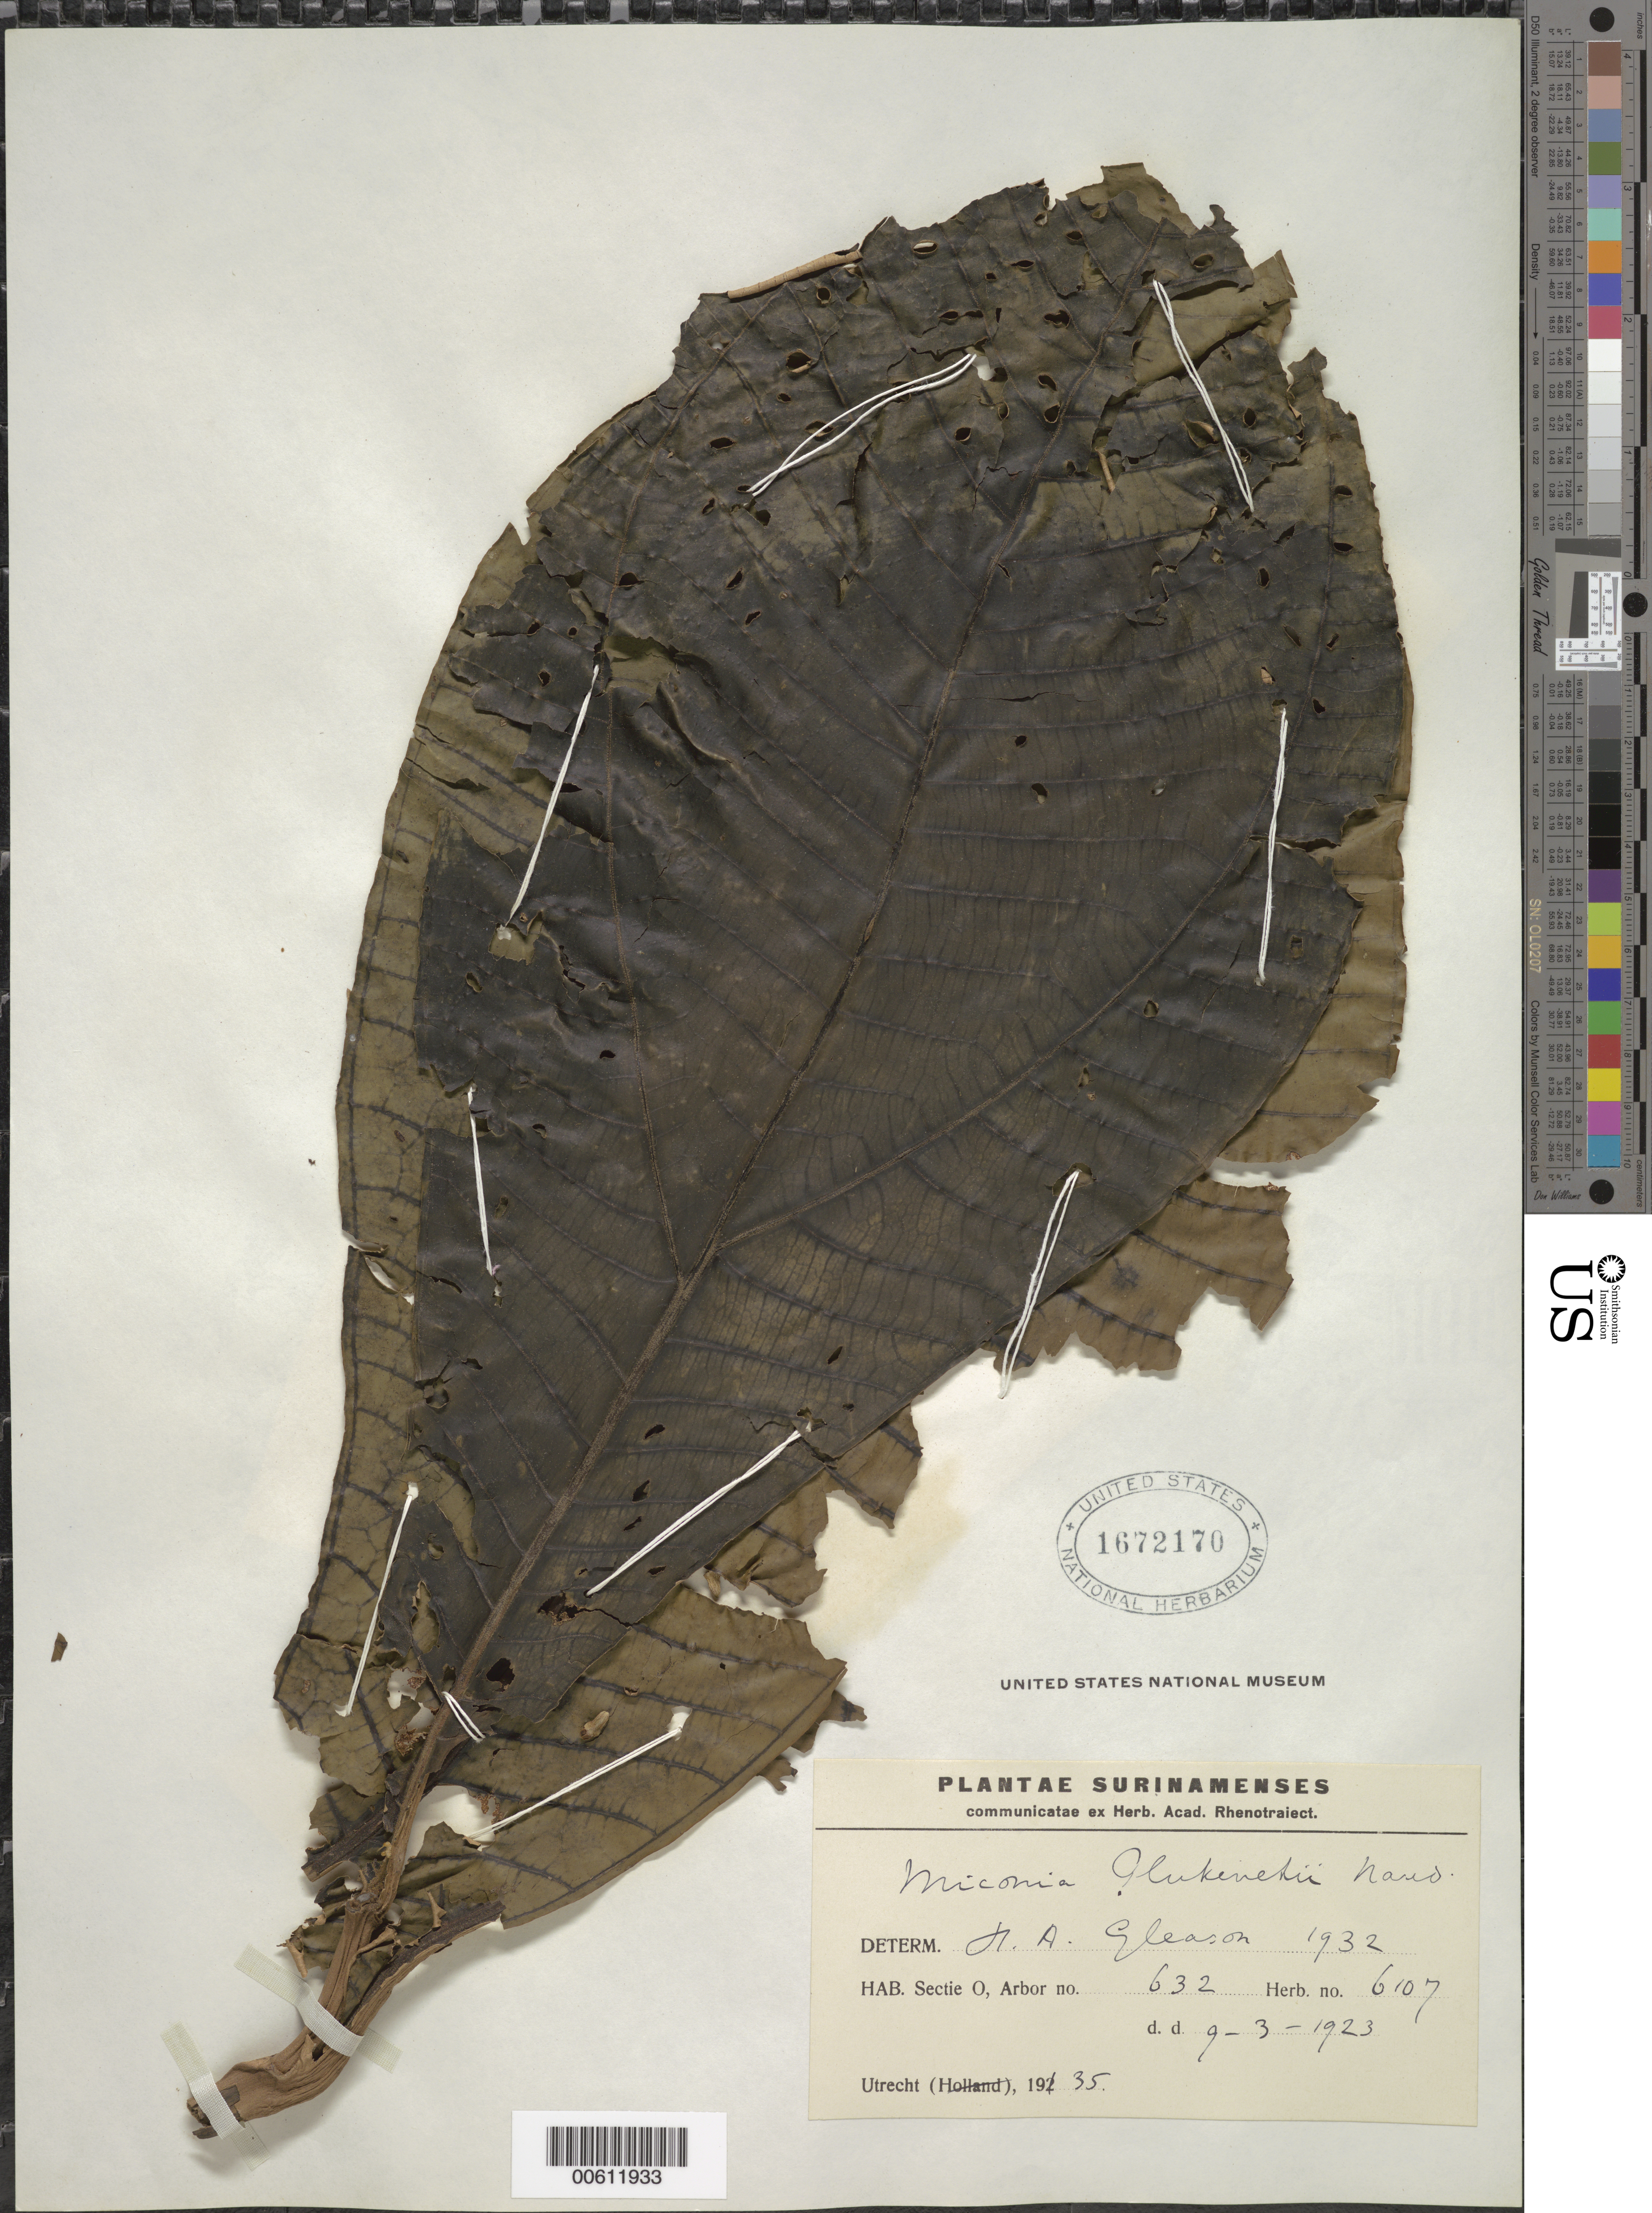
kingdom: Plantae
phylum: Tracheophyta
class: Magnoliopsida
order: Myrtales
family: Melastomataceae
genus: Miconia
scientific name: Miconia plukenetii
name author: Naudin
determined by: Gleason, H. A.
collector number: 6107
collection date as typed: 9-Mar-23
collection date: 1923-03-09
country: Suriname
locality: Sectie O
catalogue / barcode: US 1672170